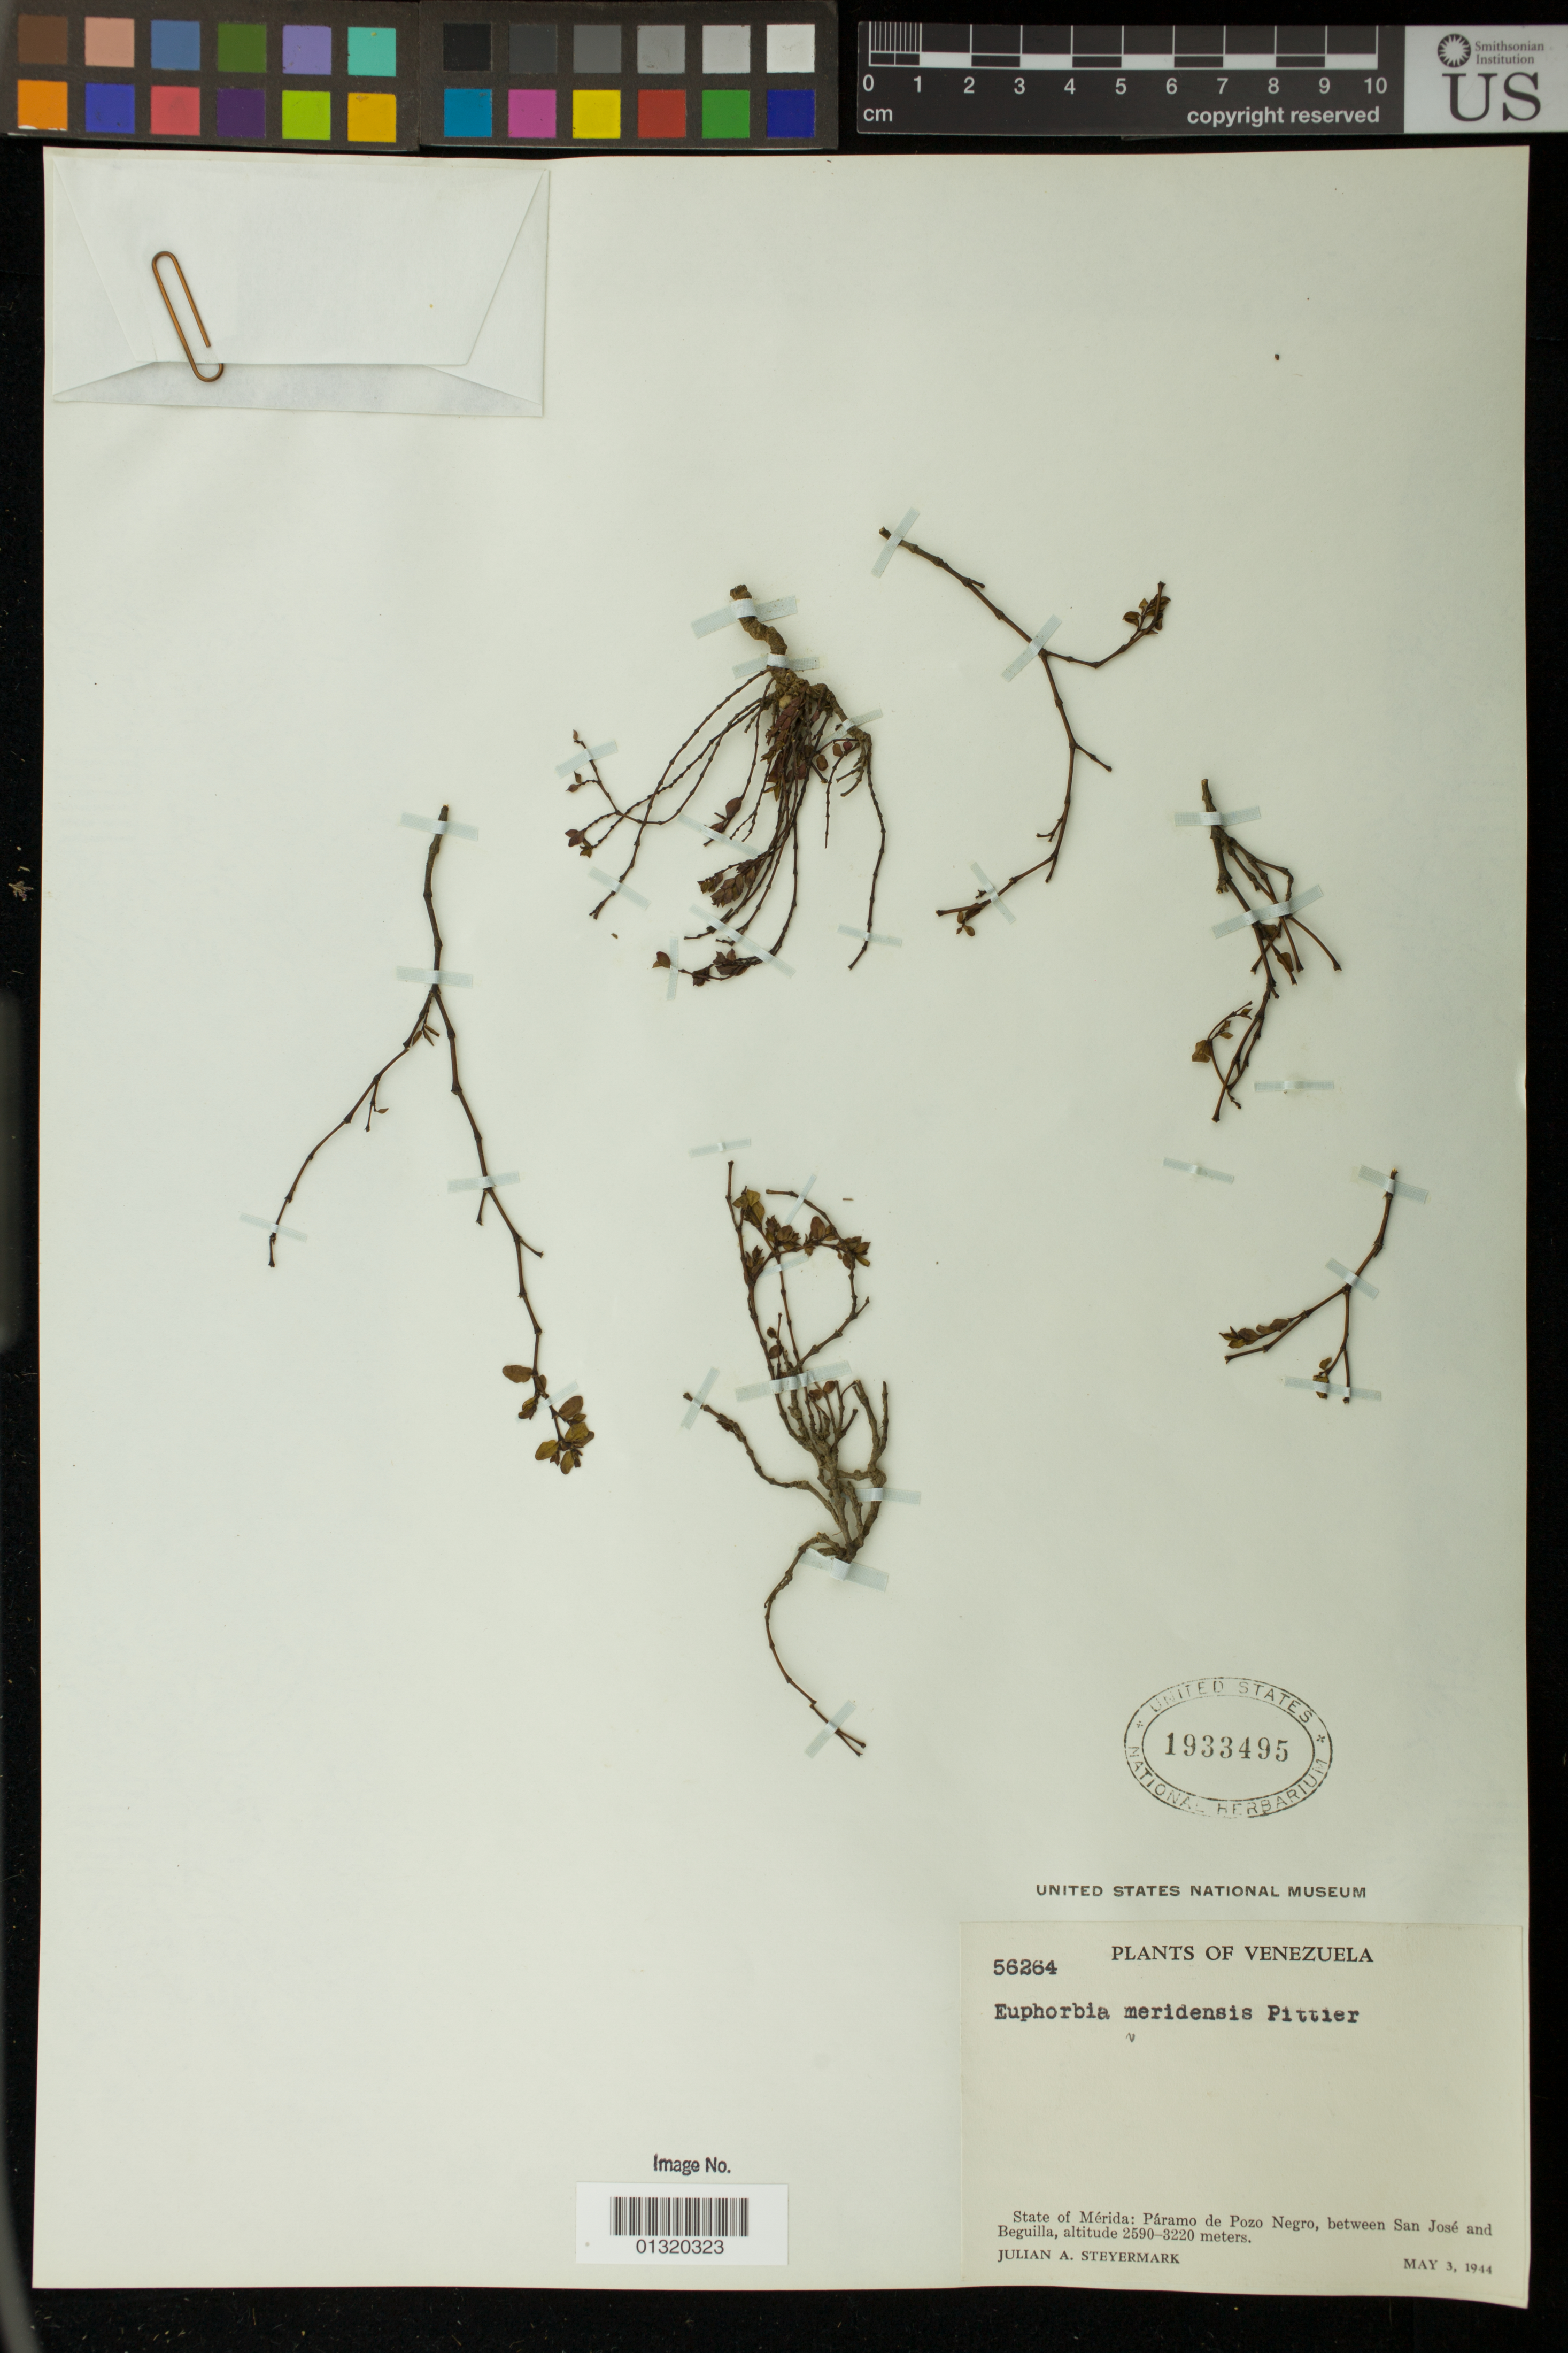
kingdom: Plantae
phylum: Tracheophyta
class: Magnoliopsida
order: Malpighiales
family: Euphorbiaceae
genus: Euphorbia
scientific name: Euphorbia meridensis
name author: Pittier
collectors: J. Steyermark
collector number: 56264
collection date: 1944-05-03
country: Venezuela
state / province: Mérida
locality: Páramo de Pozo Negro, between San José and Beguilla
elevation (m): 2590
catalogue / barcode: US 1933495